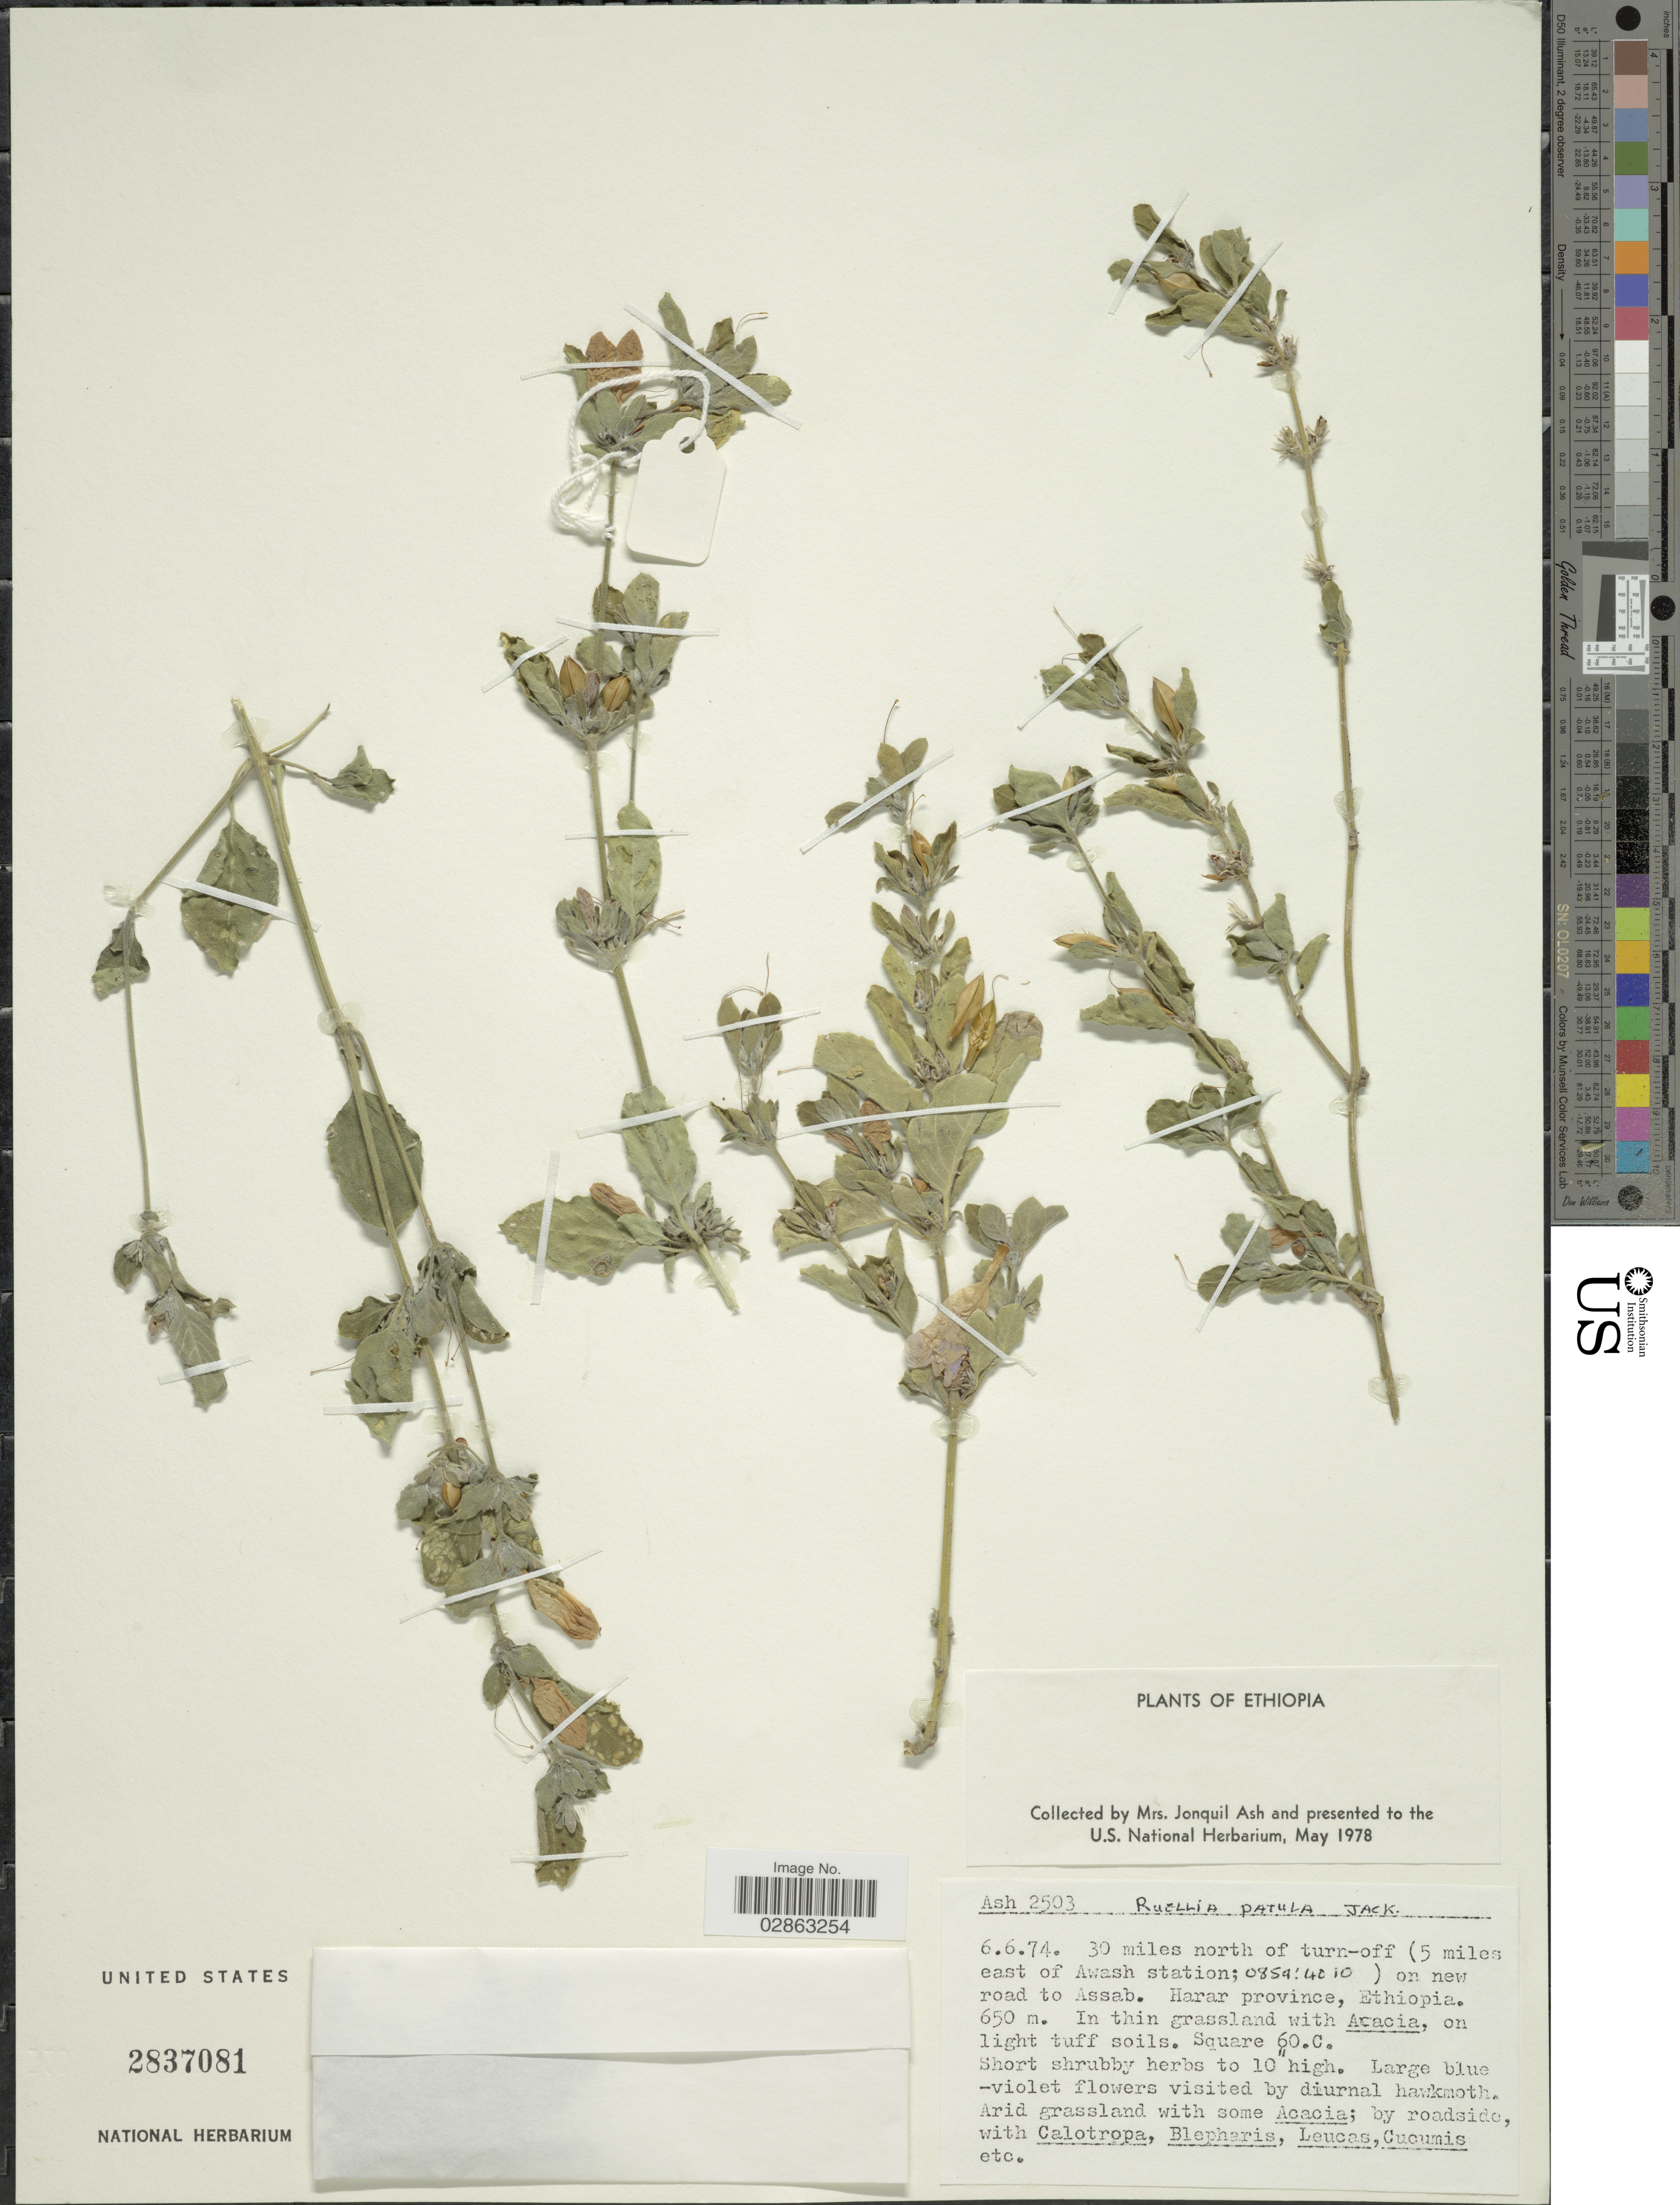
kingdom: Plantae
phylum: Tracheophyta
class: Magnoliopsida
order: Lamiales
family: Acanthaceae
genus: Ruellia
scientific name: Ruellia patula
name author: Jacq.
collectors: J. Ash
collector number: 2503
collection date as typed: Transcribed d/m/y: 6/6/74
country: Ethiopia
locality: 30 miles north of turn-off (5 miles east of Awash station; 0859:4010) on new road to Assab. Harar Province.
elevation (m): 650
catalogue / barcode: US 2837081